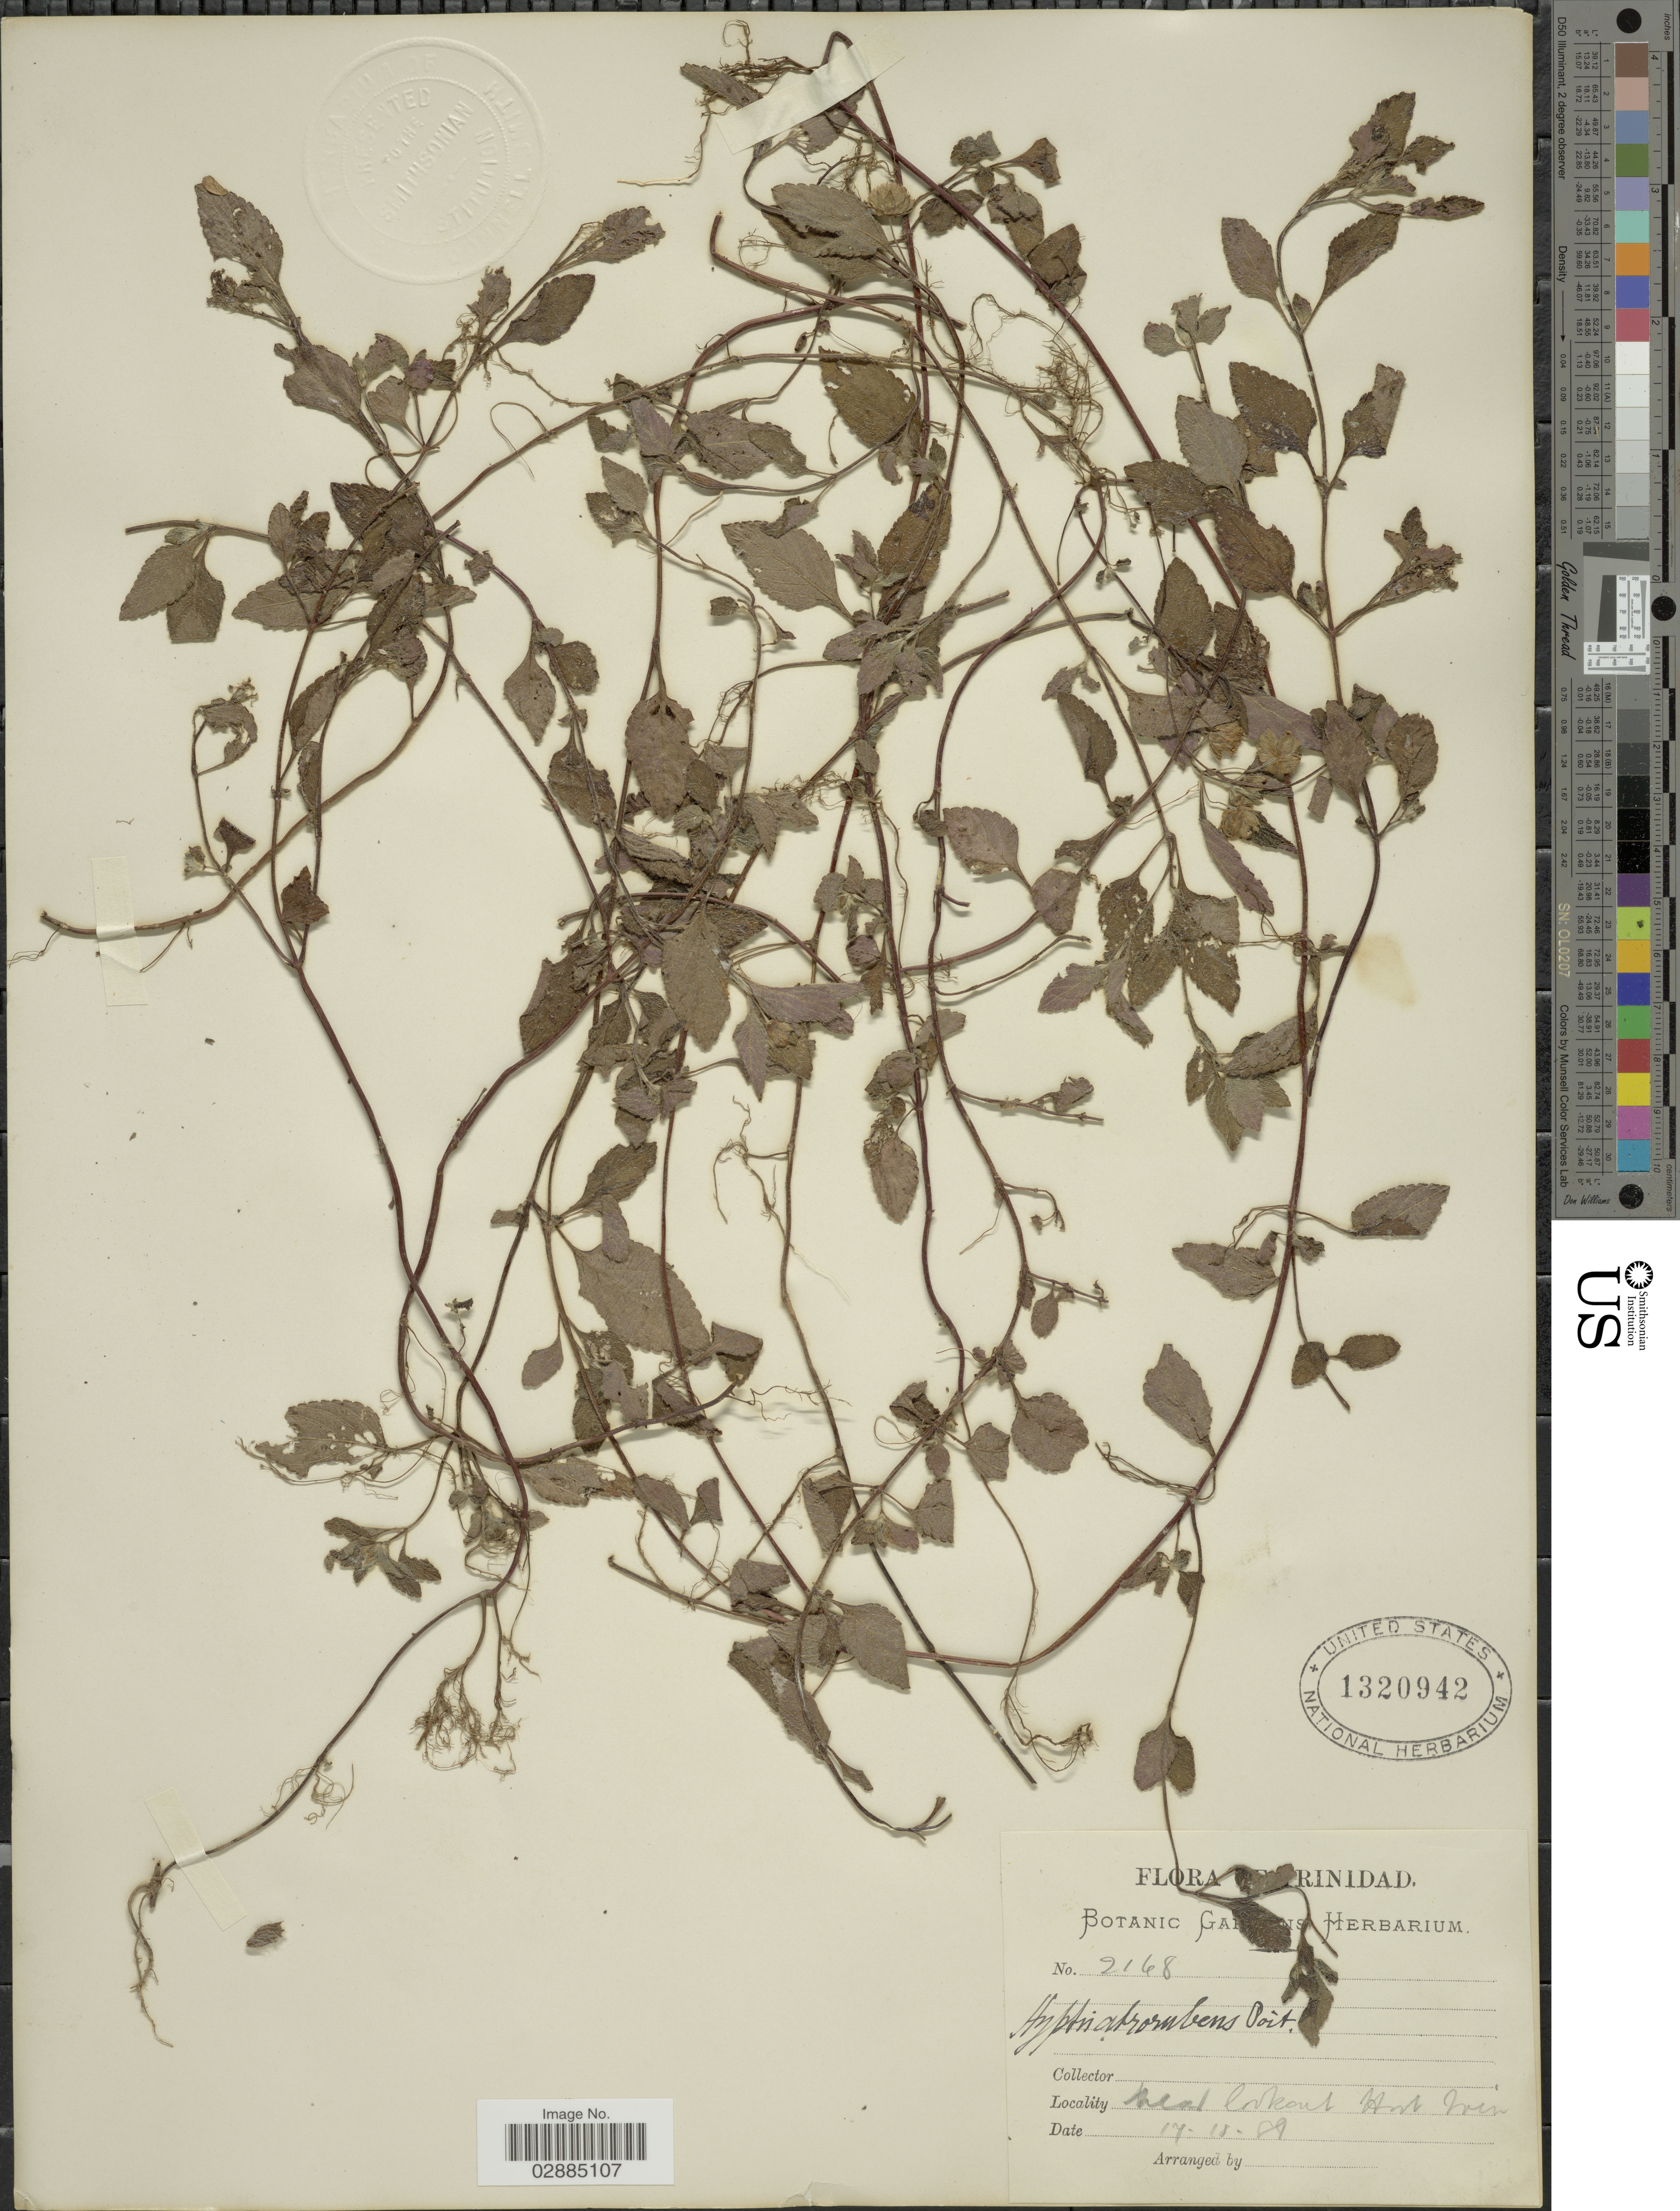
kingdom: Plantae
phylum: Tracheophyta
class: Magnoliopsida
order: Lamiales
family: Lamiaceae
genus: Hyptis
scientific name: Hyptis atrorubens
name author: Poit.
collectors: ex herb. Bot. Gard.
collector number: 2168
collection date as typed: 17-18-89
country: Trinidad and Tobago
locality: Trinidad, Real lookout Hort Trin [interpreted].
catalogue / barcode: US 1320942